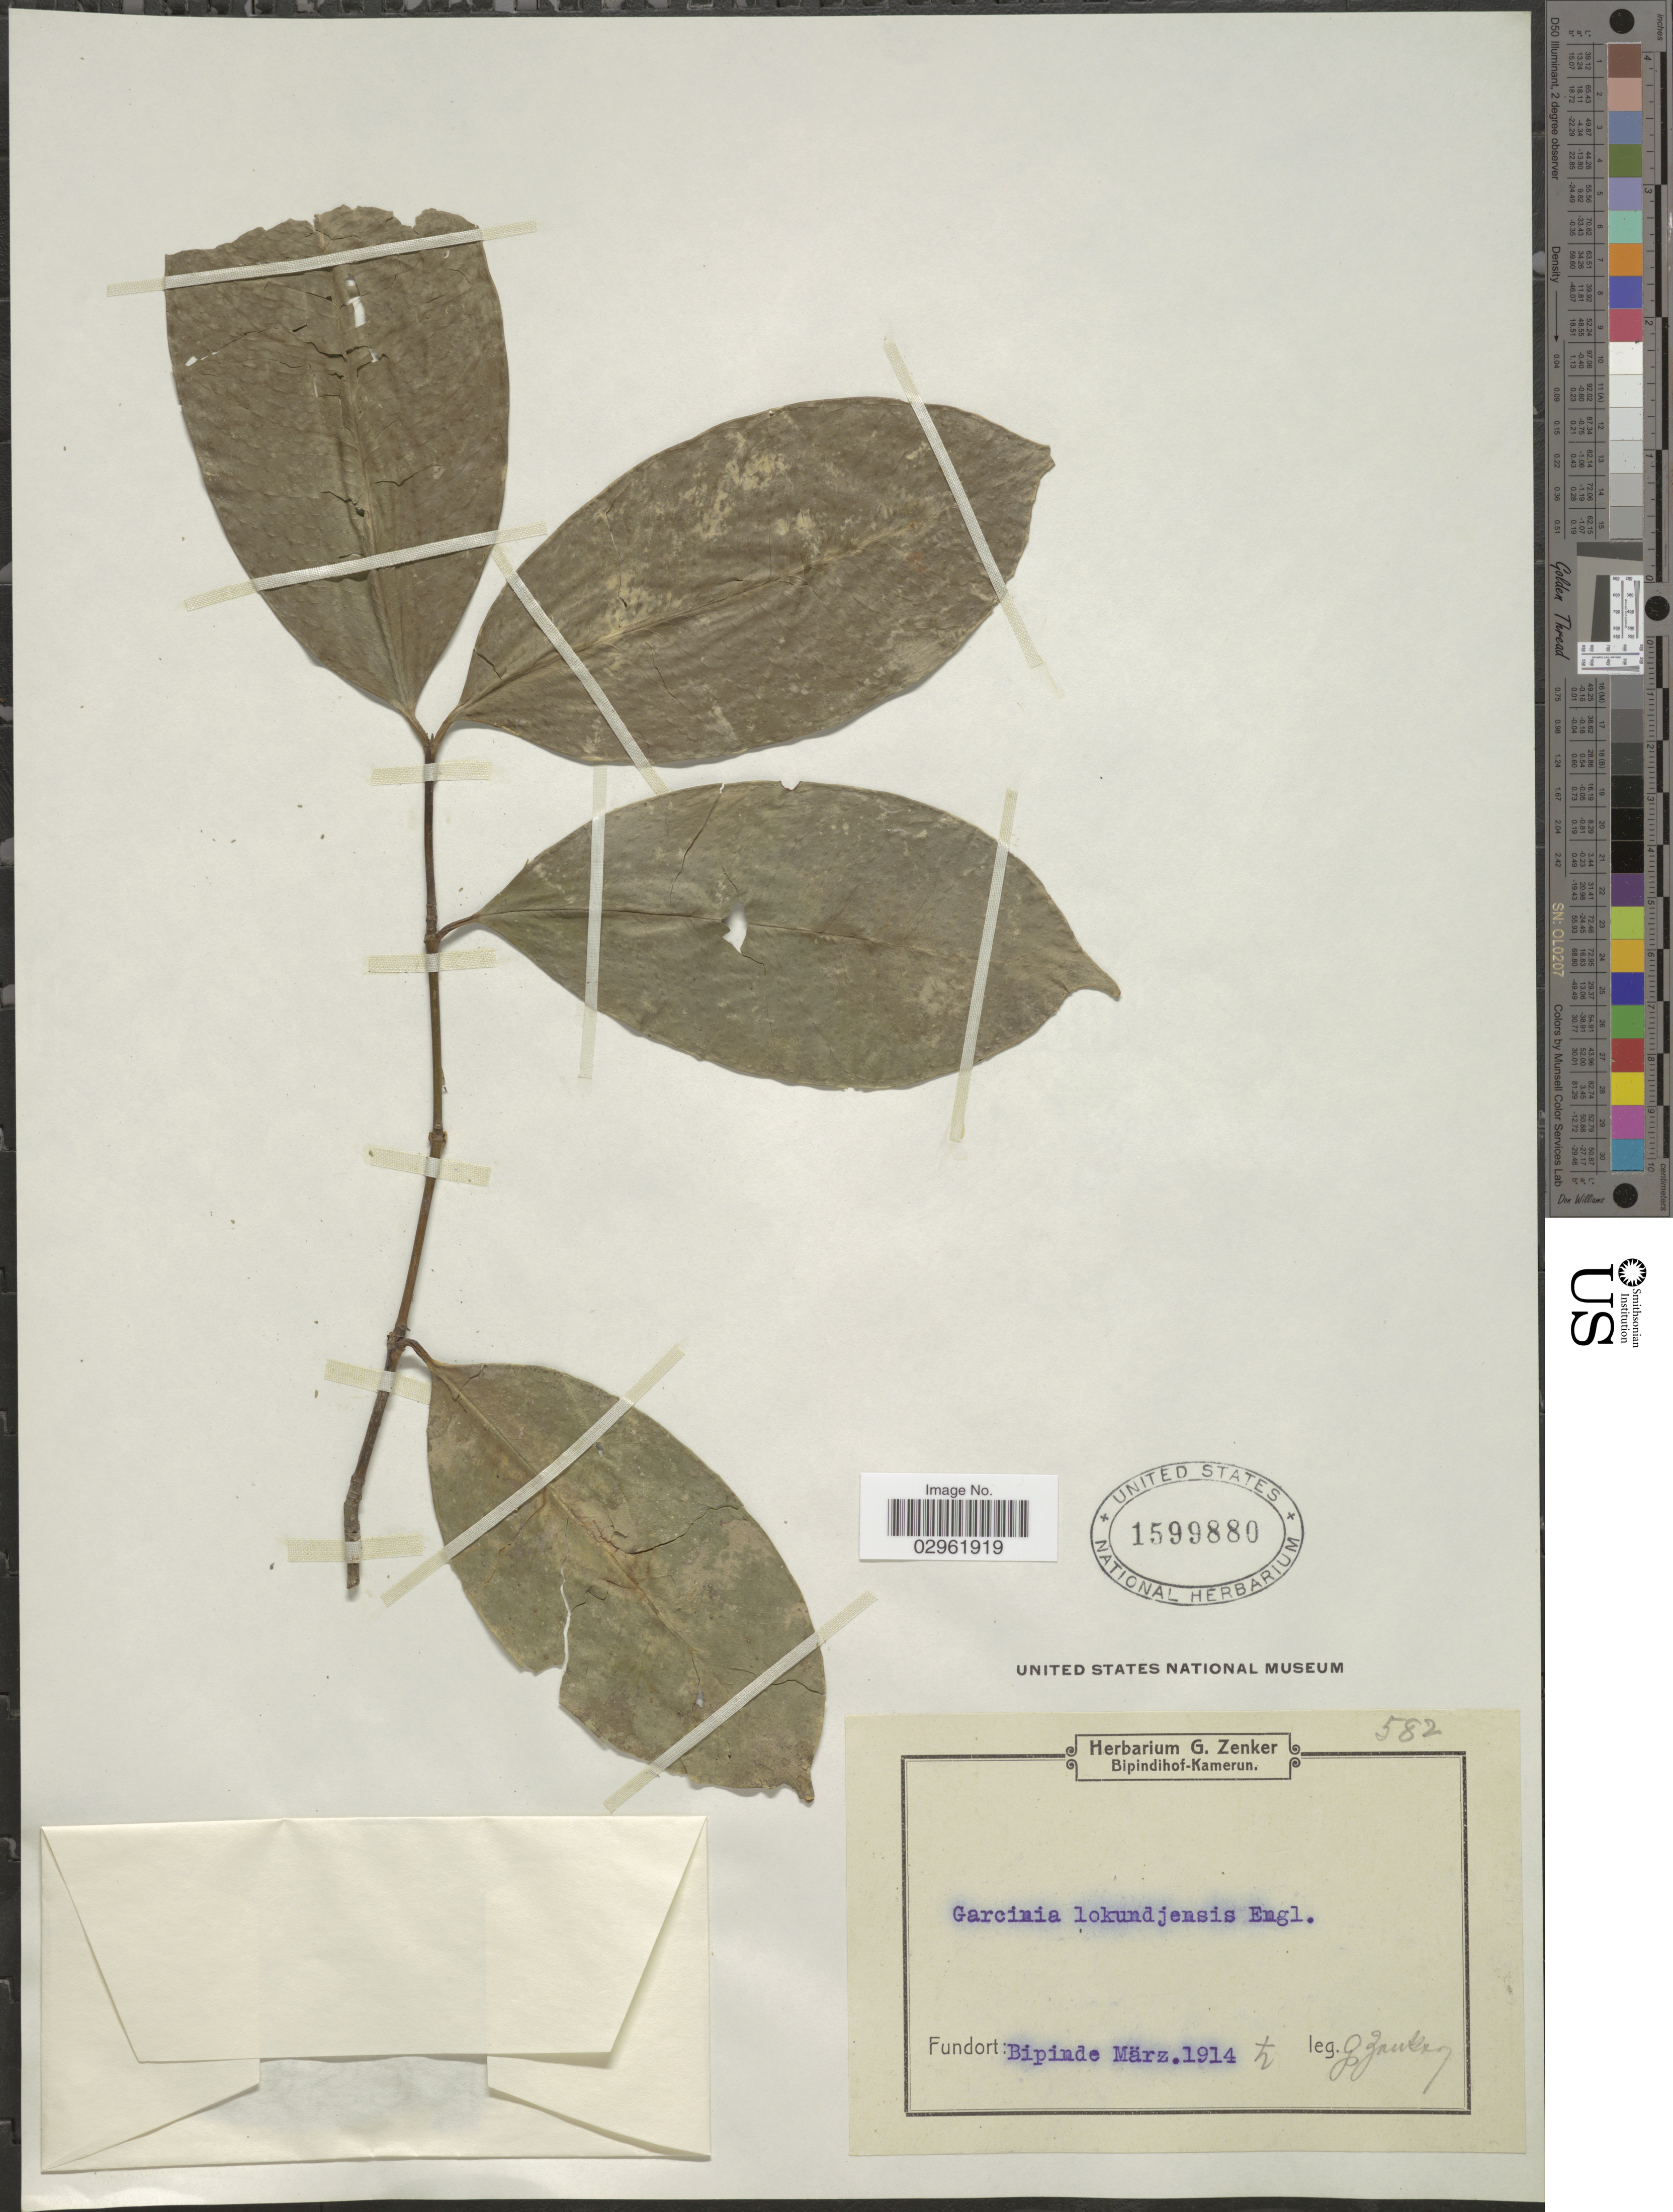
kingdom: Plantae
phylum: Tracheophyta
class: Magnoliopsida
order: Malpighiales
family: Clusiaceae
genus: Garcinia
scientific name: Garcinia lokundjensis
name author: Engl.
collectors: G. A. Zenker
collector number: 582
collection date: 1914-03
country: Cameroon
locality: Fundort: Bipinde.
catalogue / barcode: US 1599880